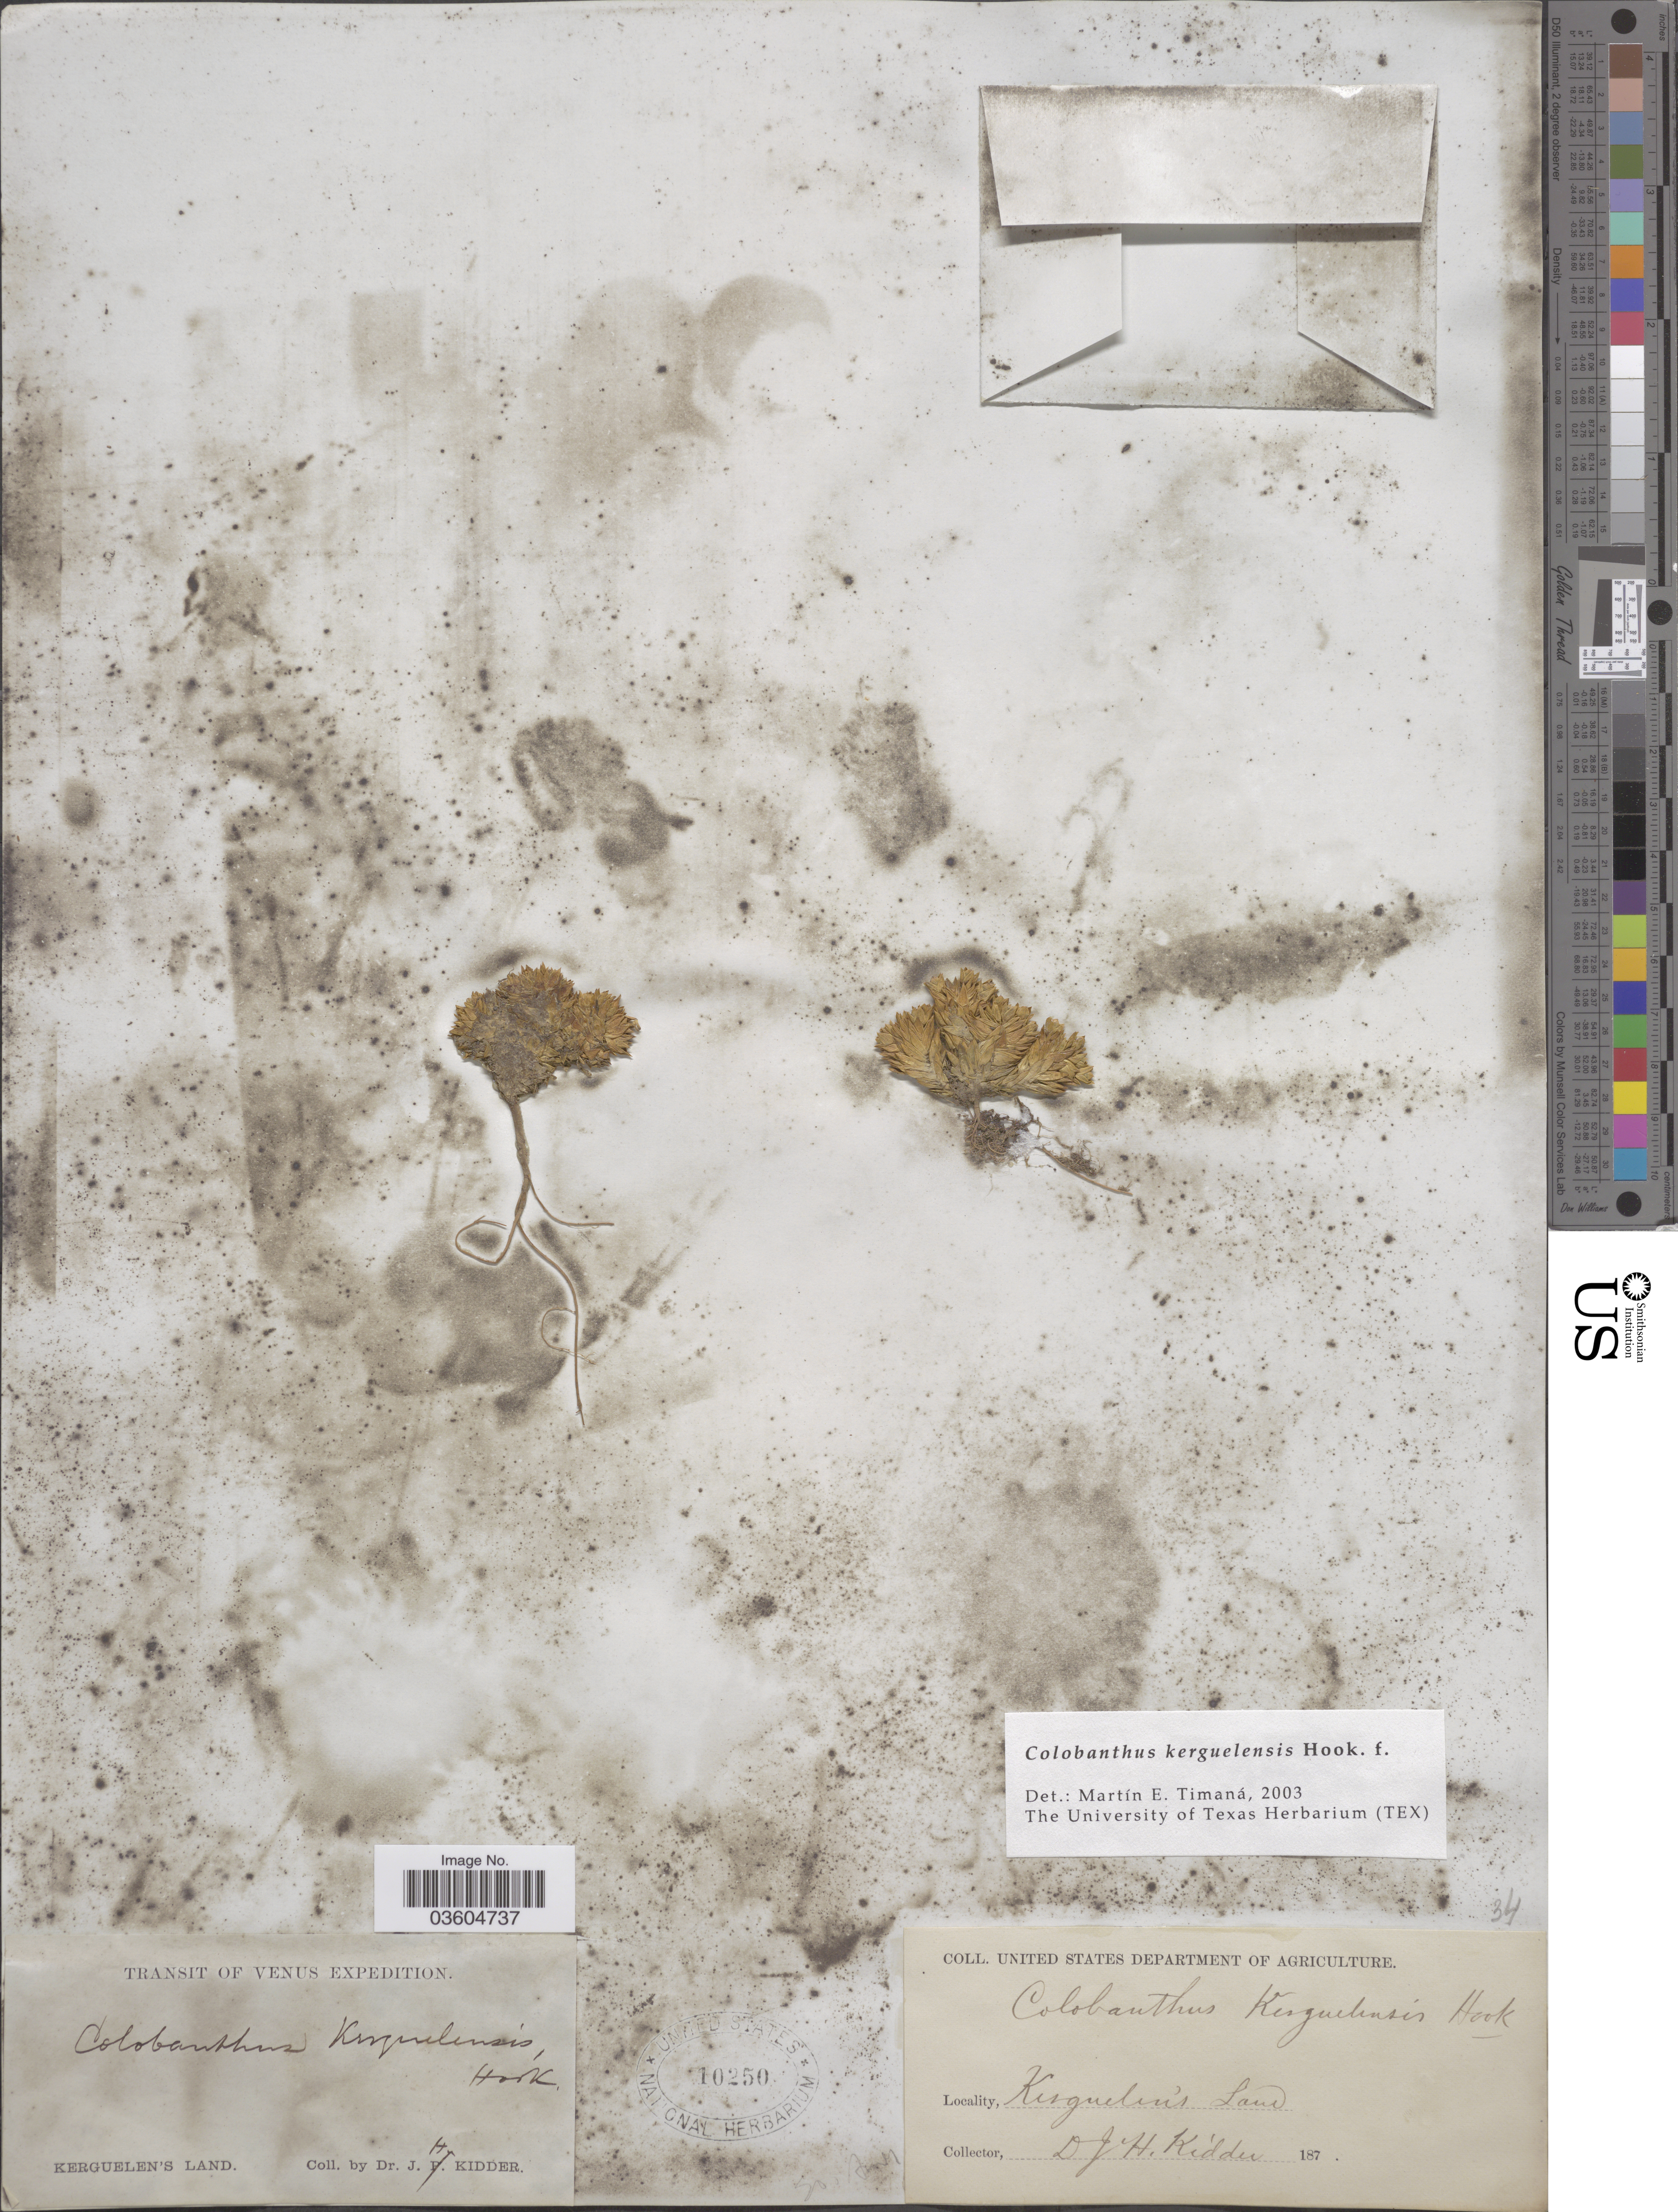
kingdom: Plantae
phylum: Tracheophyta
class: Magnoliopsida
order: Caryophyllales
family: Caryophyllaceae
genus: Colobanthus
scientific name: Colobanthus kerguelensis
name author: Hook. f.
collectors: J. Kidder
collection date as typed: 187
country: French Southern Territories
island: Kerguelen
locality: Kerguelen's Land.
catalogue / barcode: US 10250